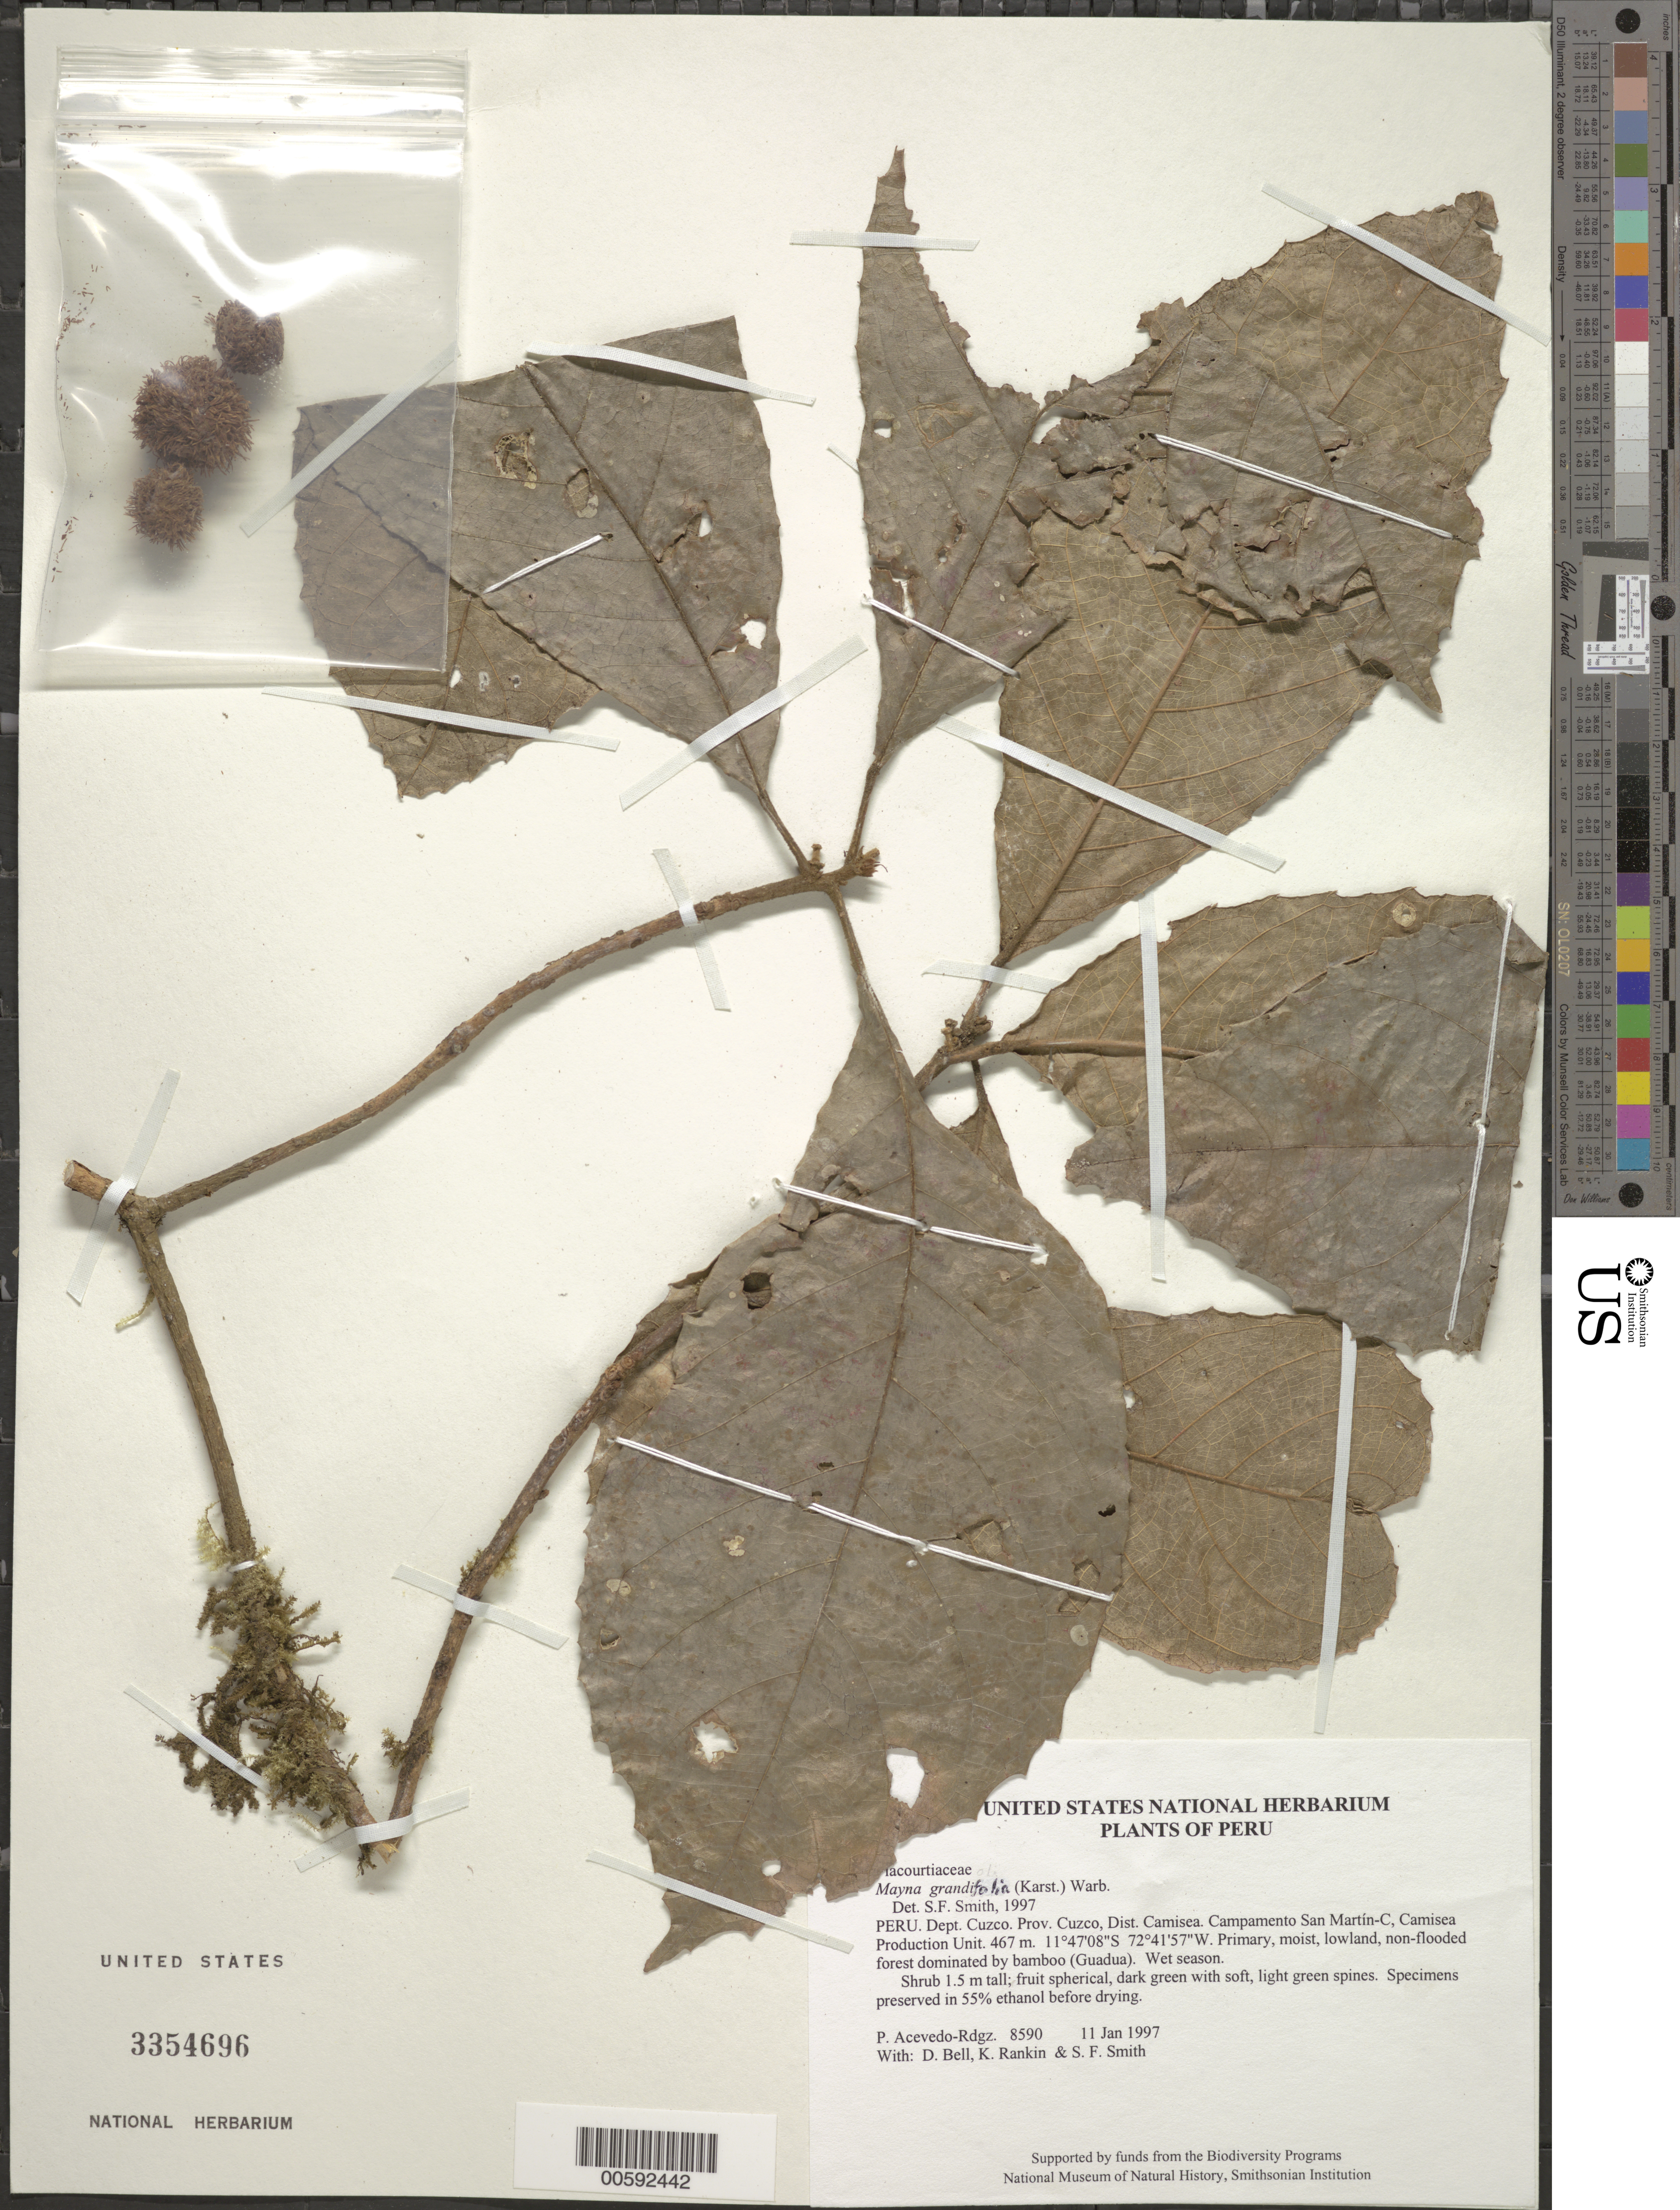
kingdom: Plantae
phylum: Tracheophyta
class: Magnoliopsida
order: Malpighiales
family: Achariaceae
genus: Mayna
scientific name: Mayna grandiflora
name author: (Spruce ex Benth.) R.E. Schult.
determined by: Smith, Stephen F., (US), NMNH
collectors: P. Acevedo-Rodr., D. A. Bell, K. B. Rankin & S.F. Smith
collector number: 8590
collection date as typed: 11 Jan 1997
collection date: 1997-01-11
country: Peru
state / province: Cusco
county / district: Cusco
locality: Districto Camisea, Campamento San Martín-C, Camisea Production Unit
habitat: Primary, moist, lowland, non-flooded forest dominated by bamboo (Guadua). Wet season.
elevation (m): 467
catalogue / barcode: US 3354696